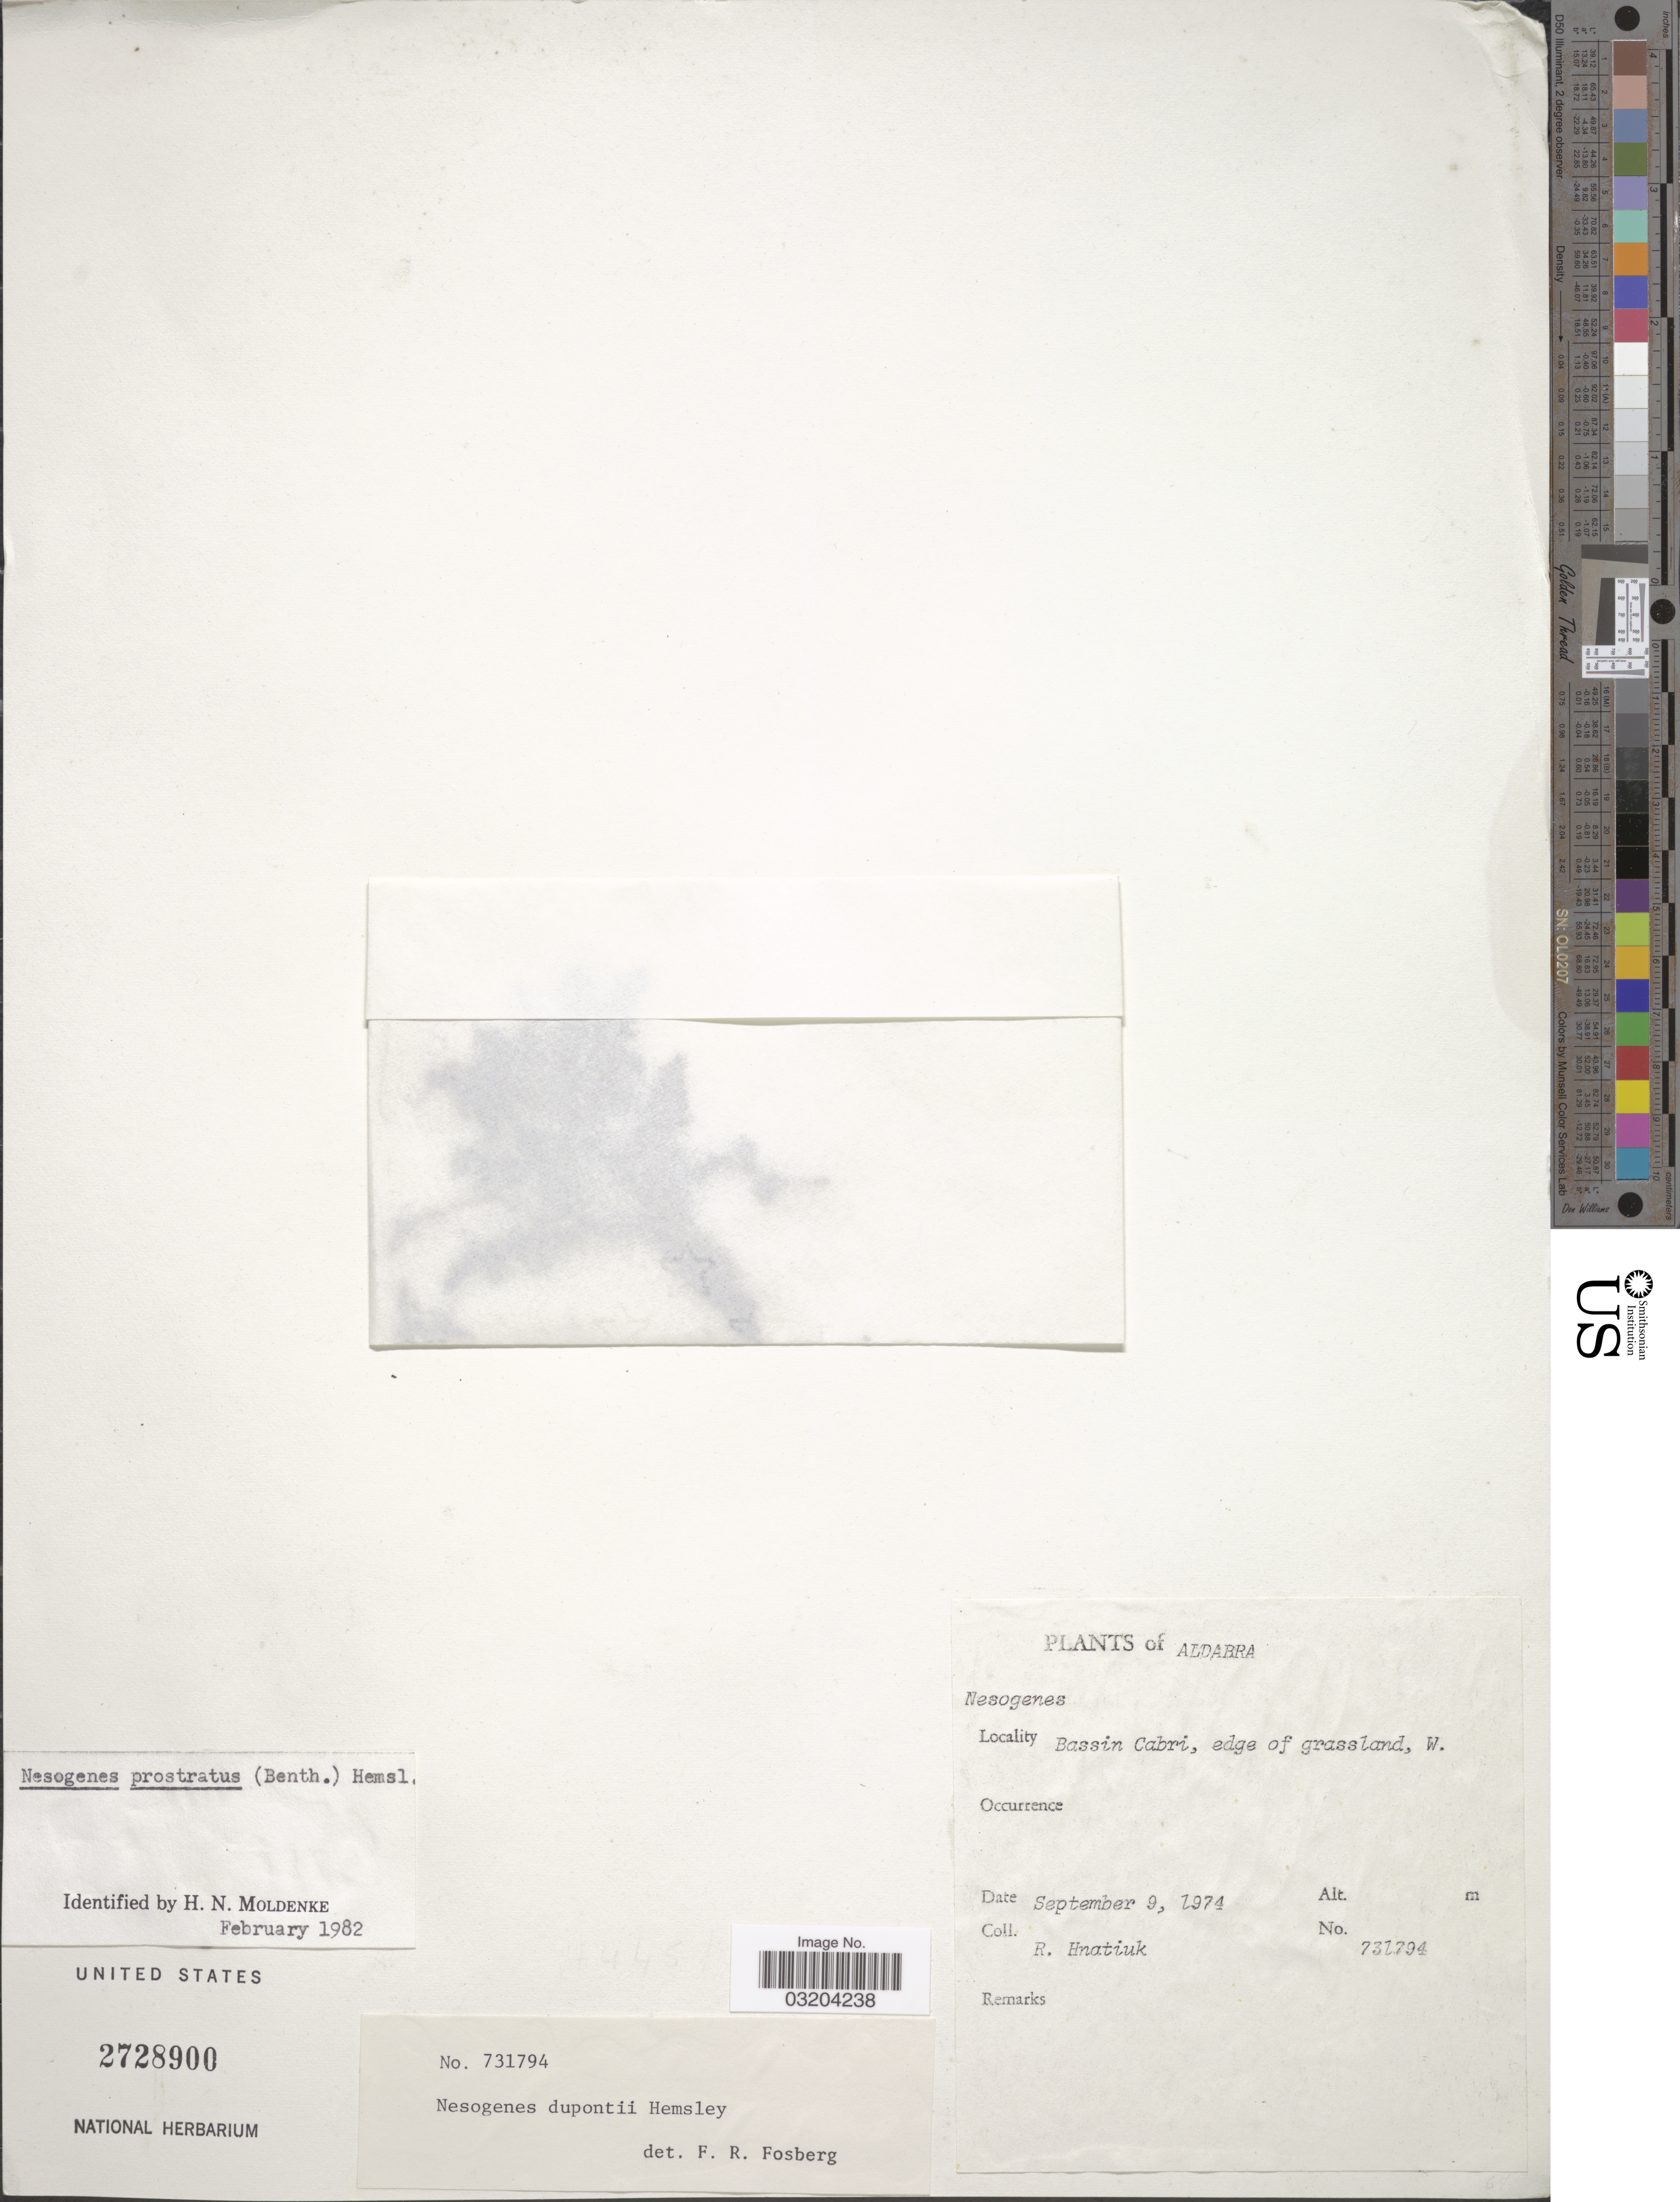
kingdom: Plantae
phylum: Tracheophyta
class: Magnoliopsida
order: Lamiales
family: Orobanchaceae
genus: Nesogenes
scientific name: Nesogenes prostrata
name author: (Benth.) Hemsl.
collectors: R. Hnatiuk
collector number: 731794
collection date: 1974-09-09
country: Seychelles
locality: Aldabra, Bassin Cabri.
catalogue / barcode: US 2728900